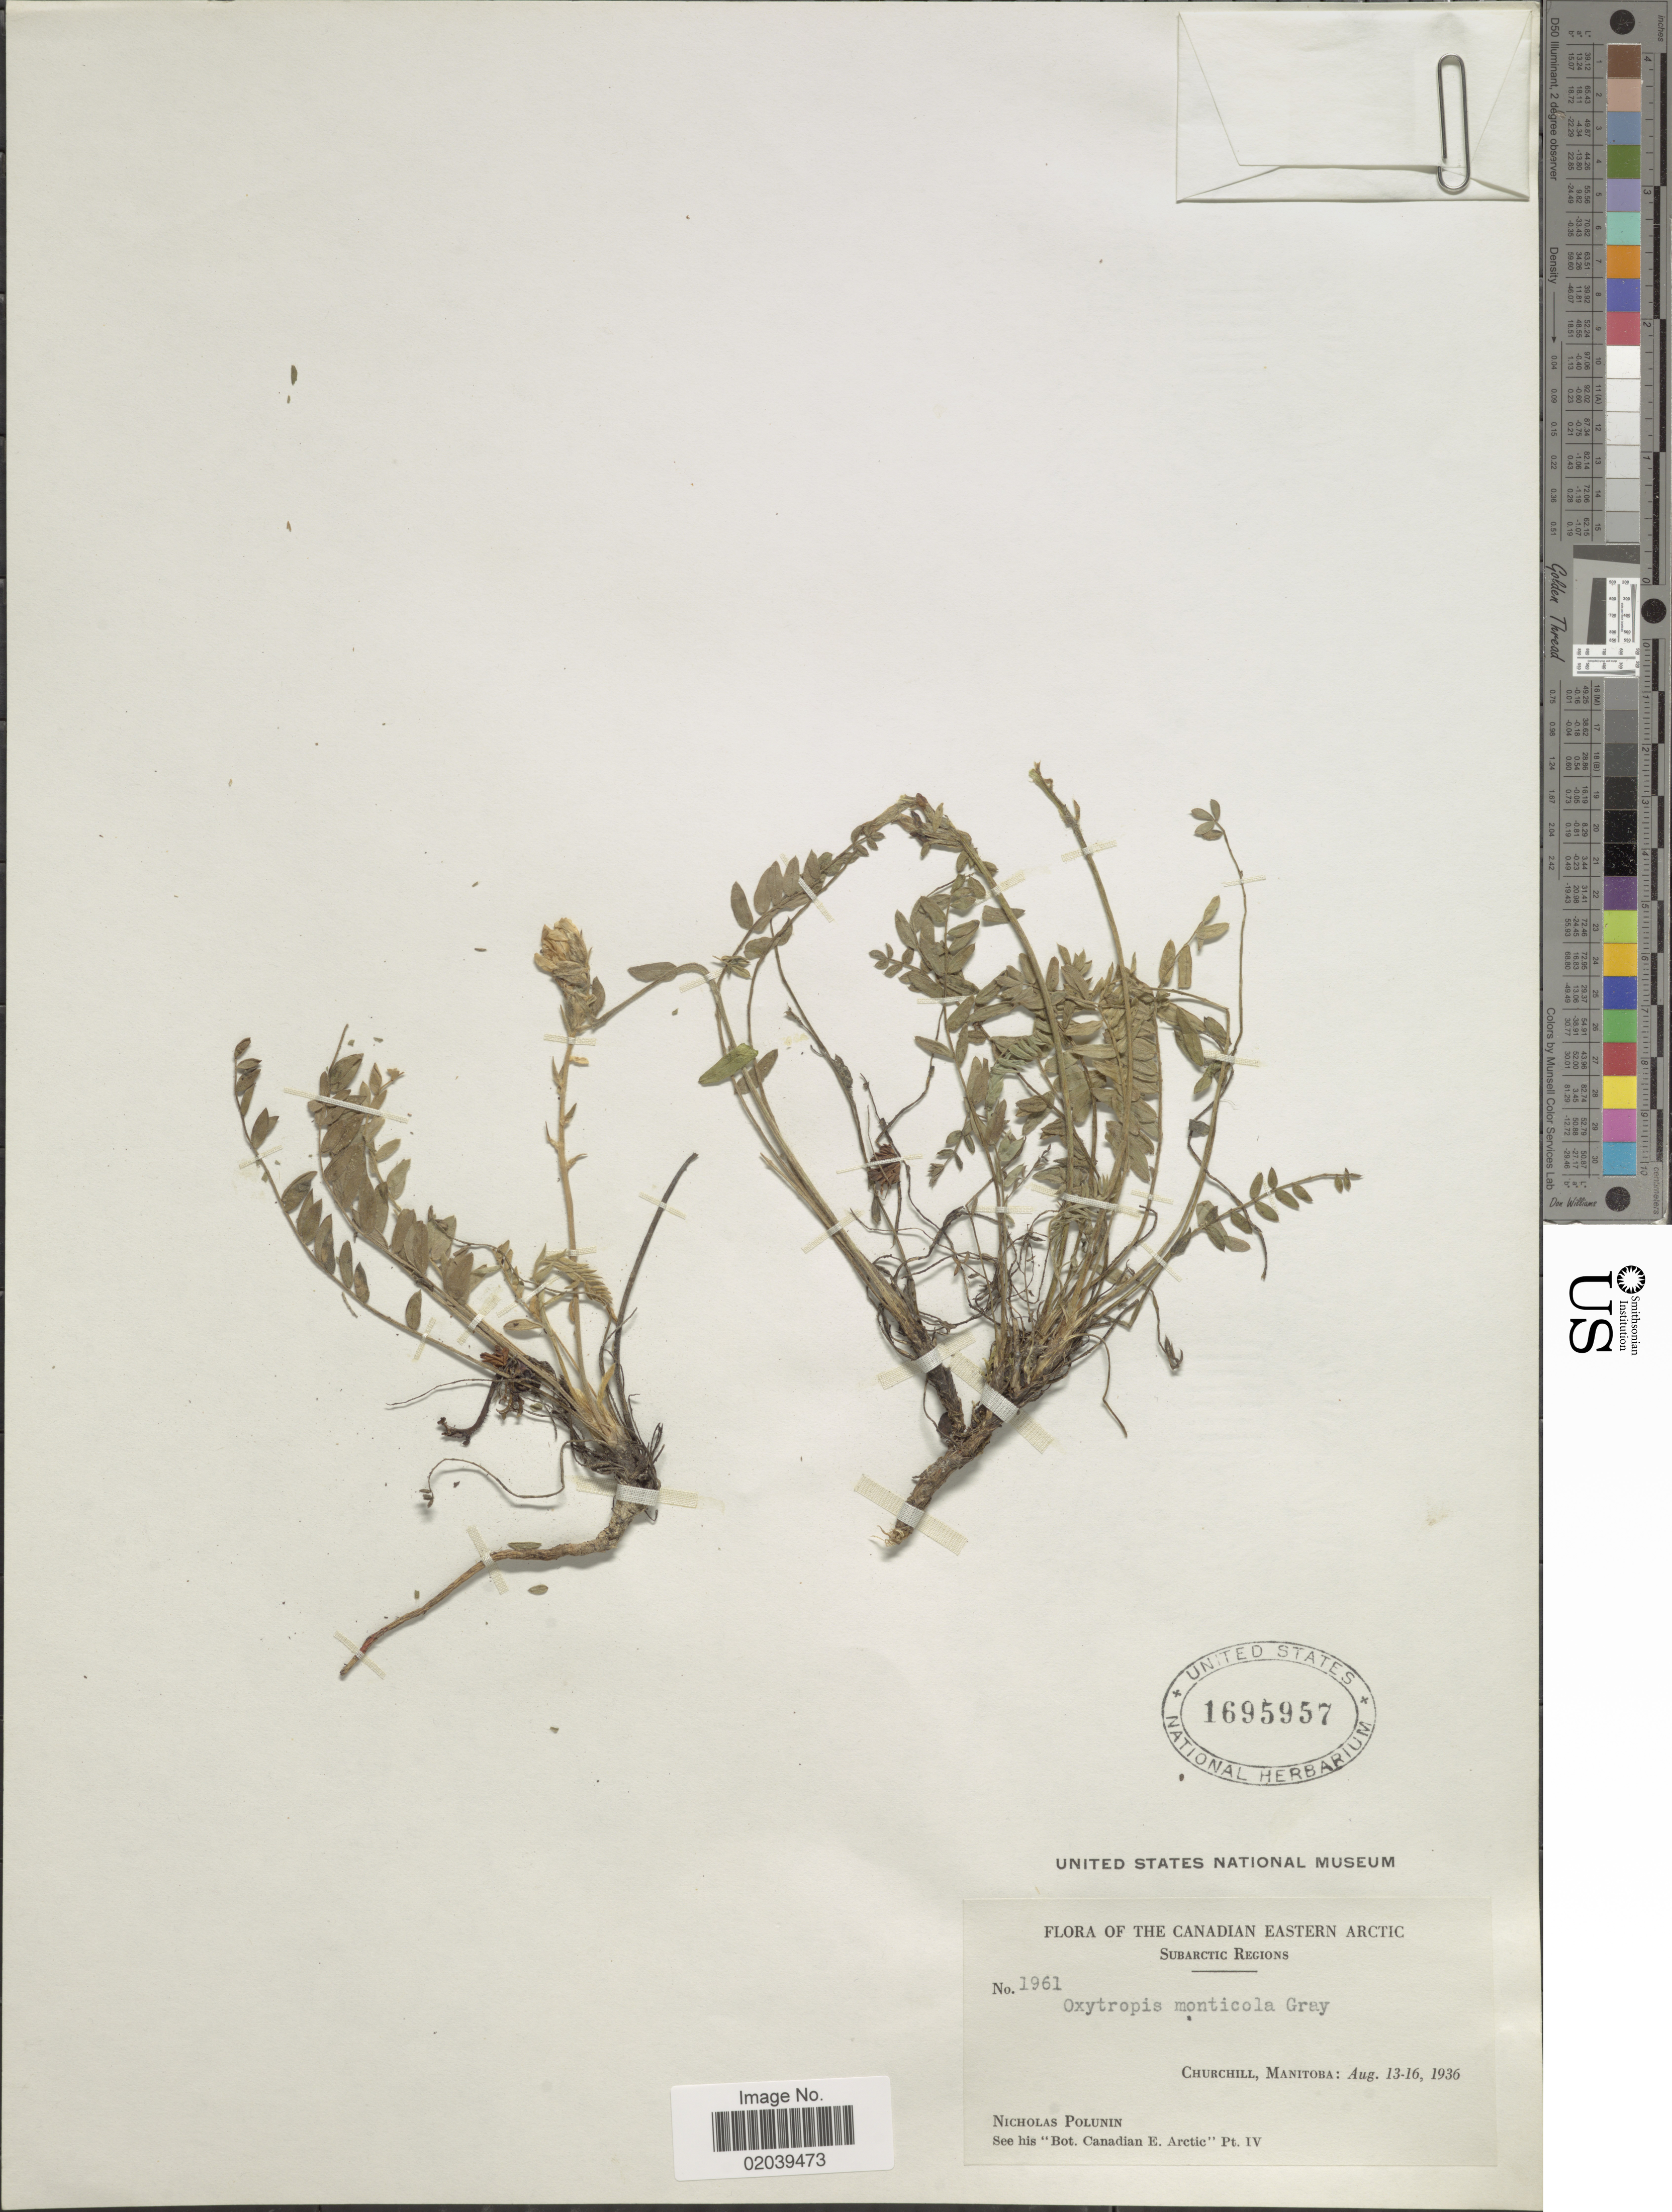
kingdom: Plantae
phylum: Tracheophyta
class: Magnoliopsida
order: Fabales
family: Fabaceae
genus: Oxytropis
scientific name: Oxytropis campestris var. gracilis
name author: (A. Nelson) Barneby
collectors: N. V. Polunin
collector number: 1961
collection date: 1936-08-13/1936-08-16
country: Canada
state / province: Manitoba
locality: Canadian eastern Arctic. Subarctic Regions. Churchill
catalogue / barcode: US 1695957